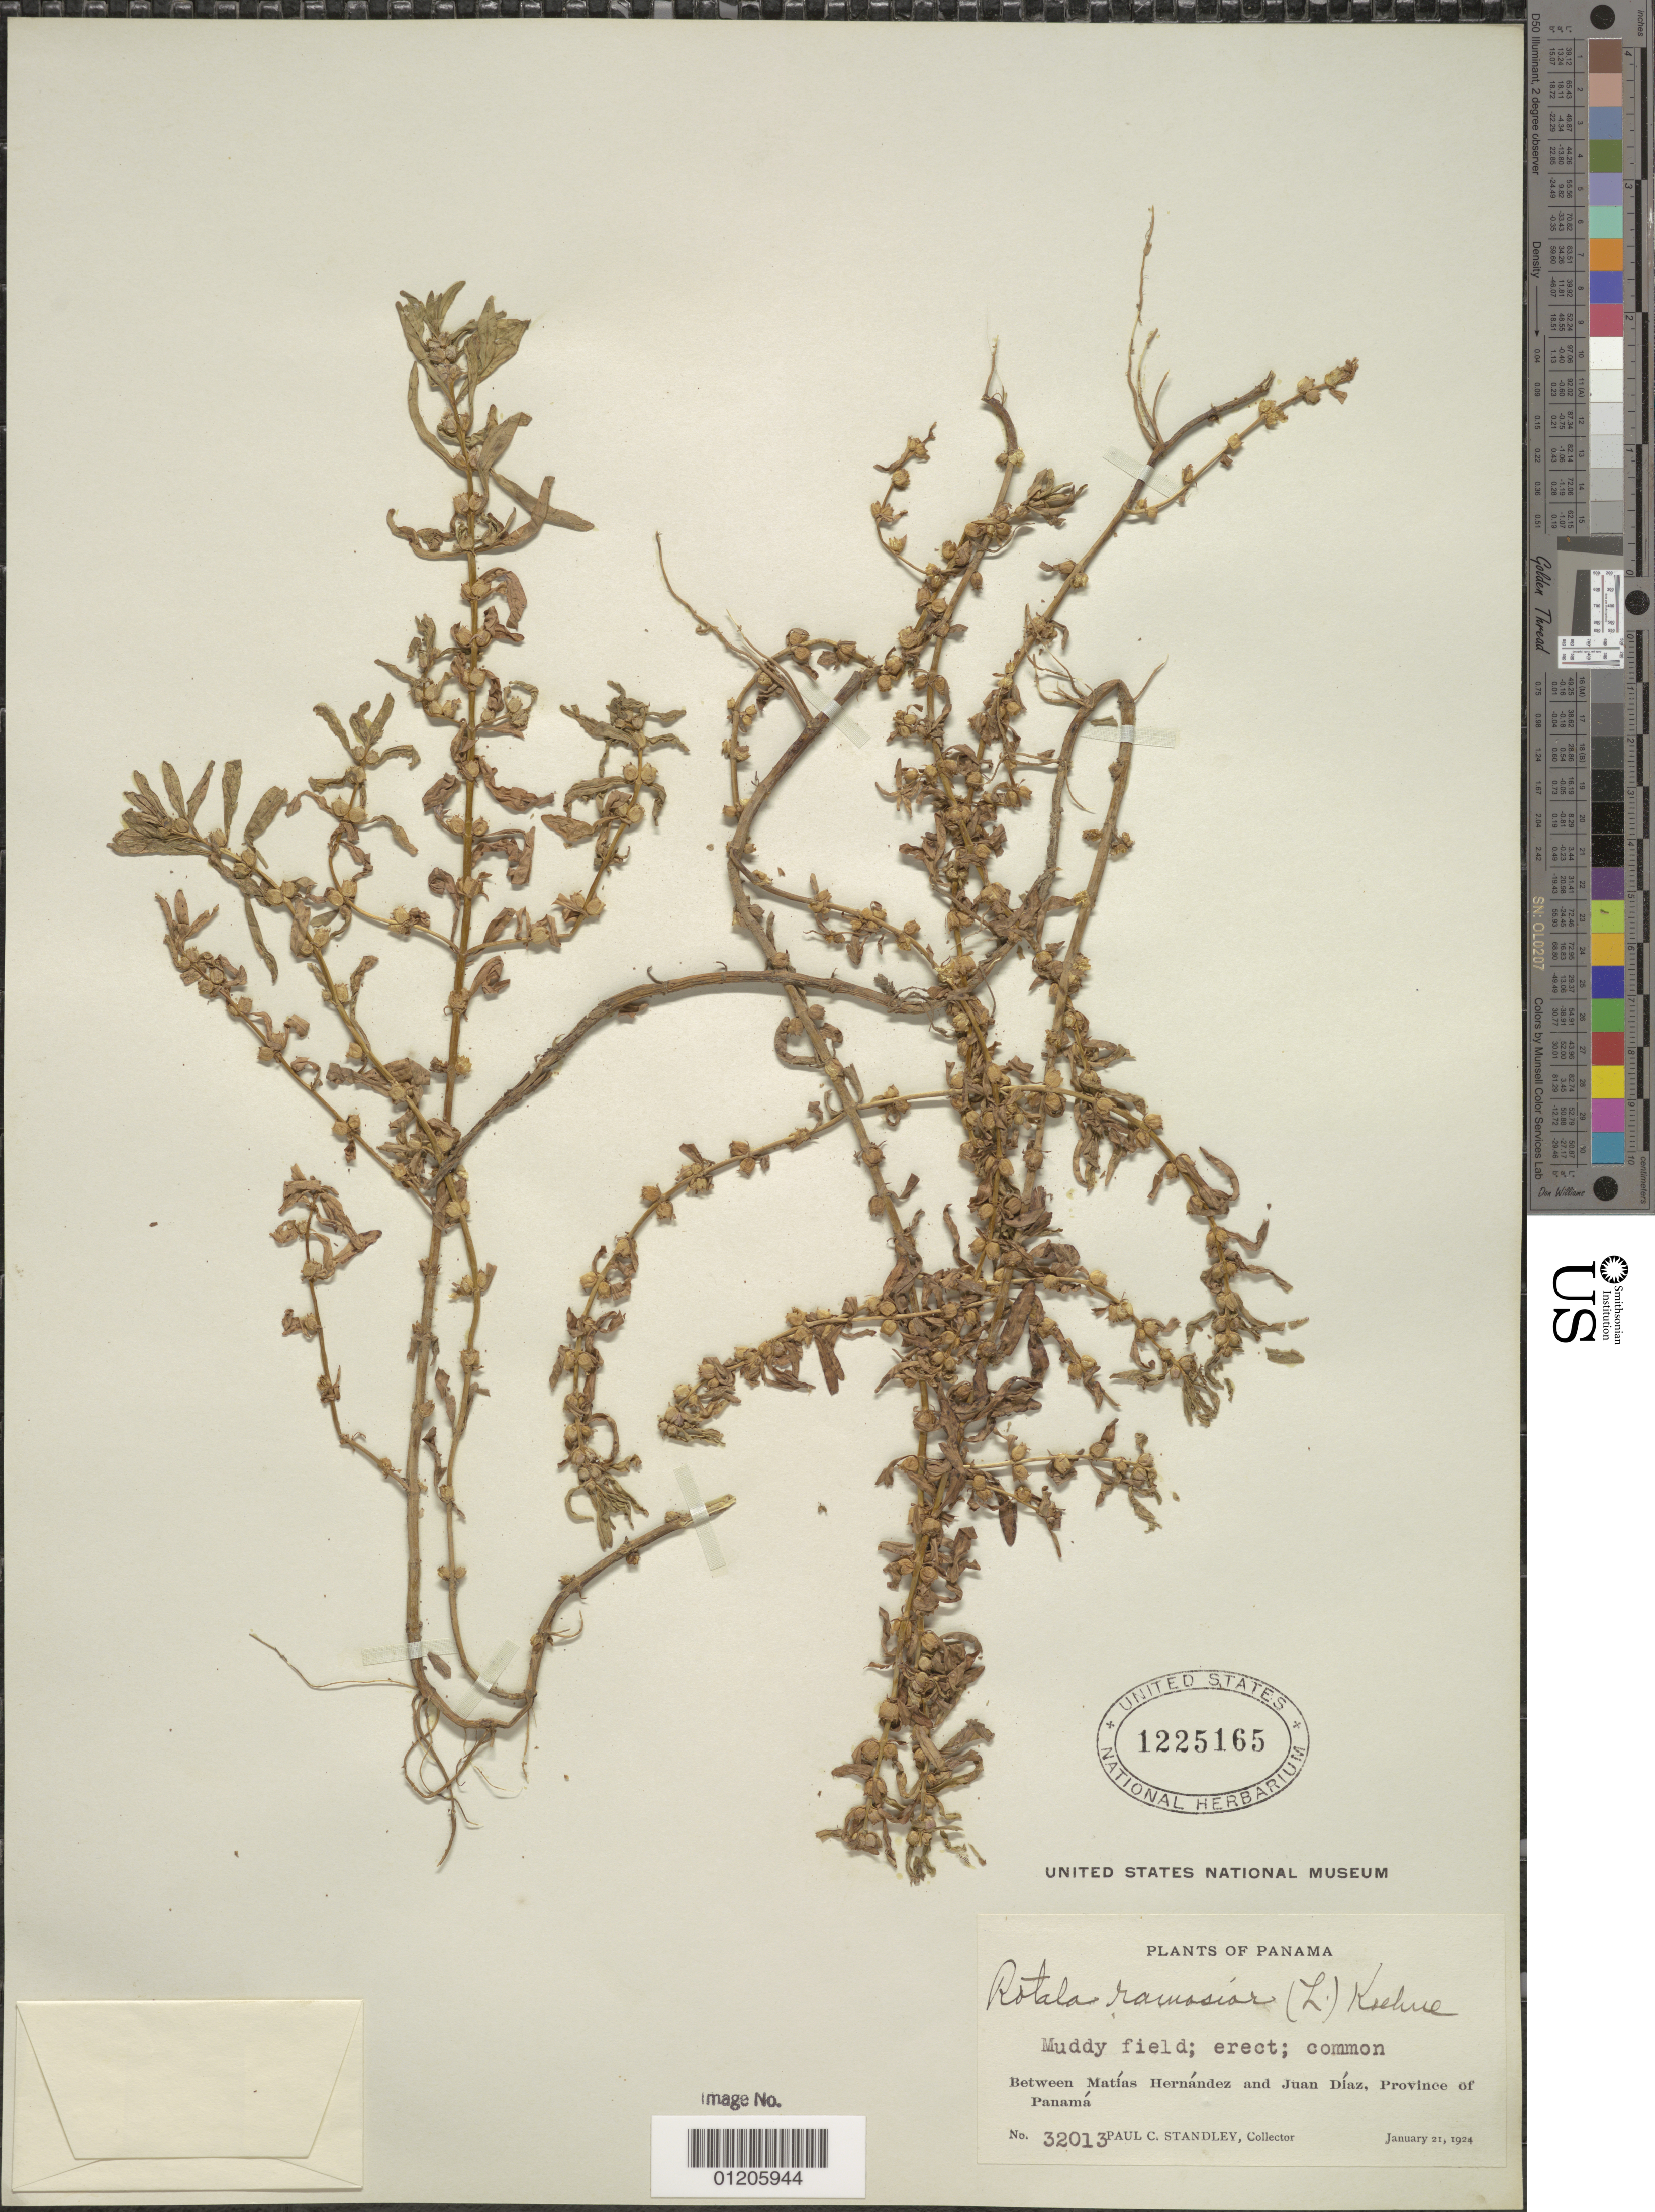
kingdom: Plantae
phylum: Tracheophyta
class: Magnoliopsida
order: Myrtales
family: Lythraceae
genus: Rotala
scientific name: Rotala ramosior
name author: (L.) Koehne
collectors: P. C. Standley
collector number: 32013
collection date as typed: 21 Jan 1924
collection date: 1924-01-21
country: Panama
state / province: Panamá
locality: Between Las Sabanas and Matias Hernandez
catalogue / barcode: US 1225165